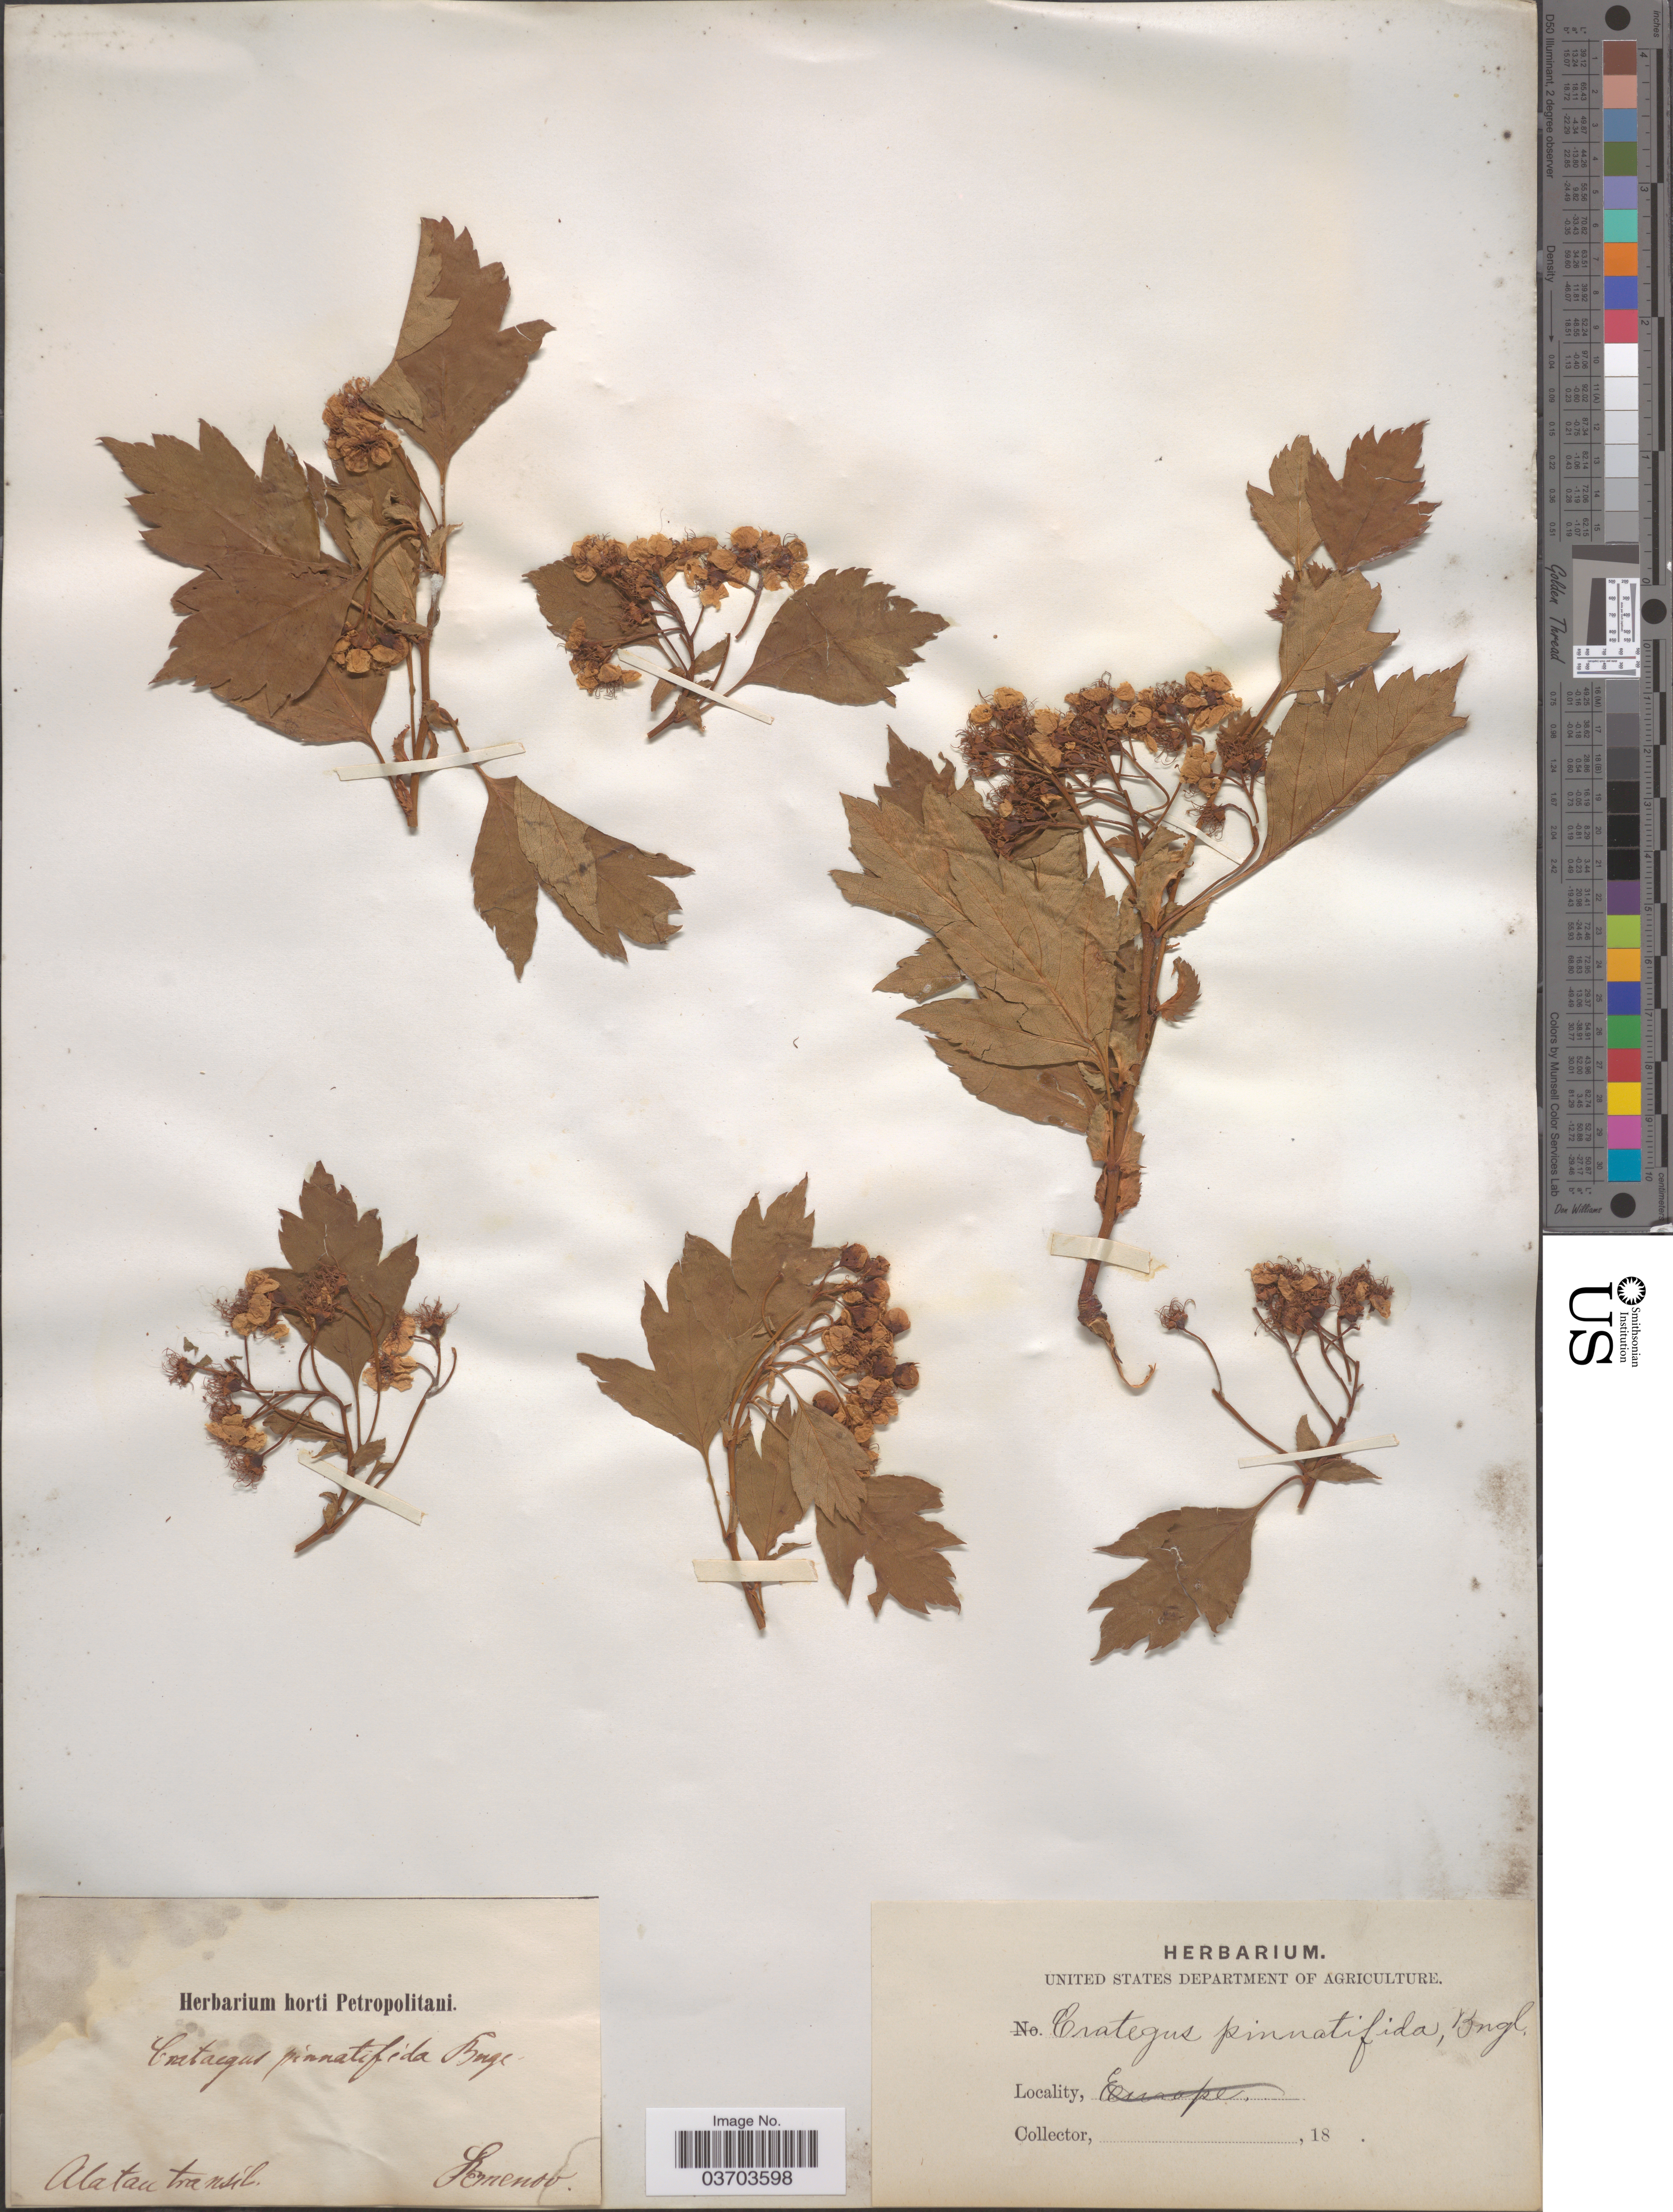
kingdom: Plantae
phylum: Tracheophyta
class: Magnoliopsida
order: Rosales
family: Rosaceae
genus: Crataegus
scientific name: Crataegus pinnatifida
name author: Bunge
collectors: -- Semenov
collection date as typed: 18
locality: Alatau transil.